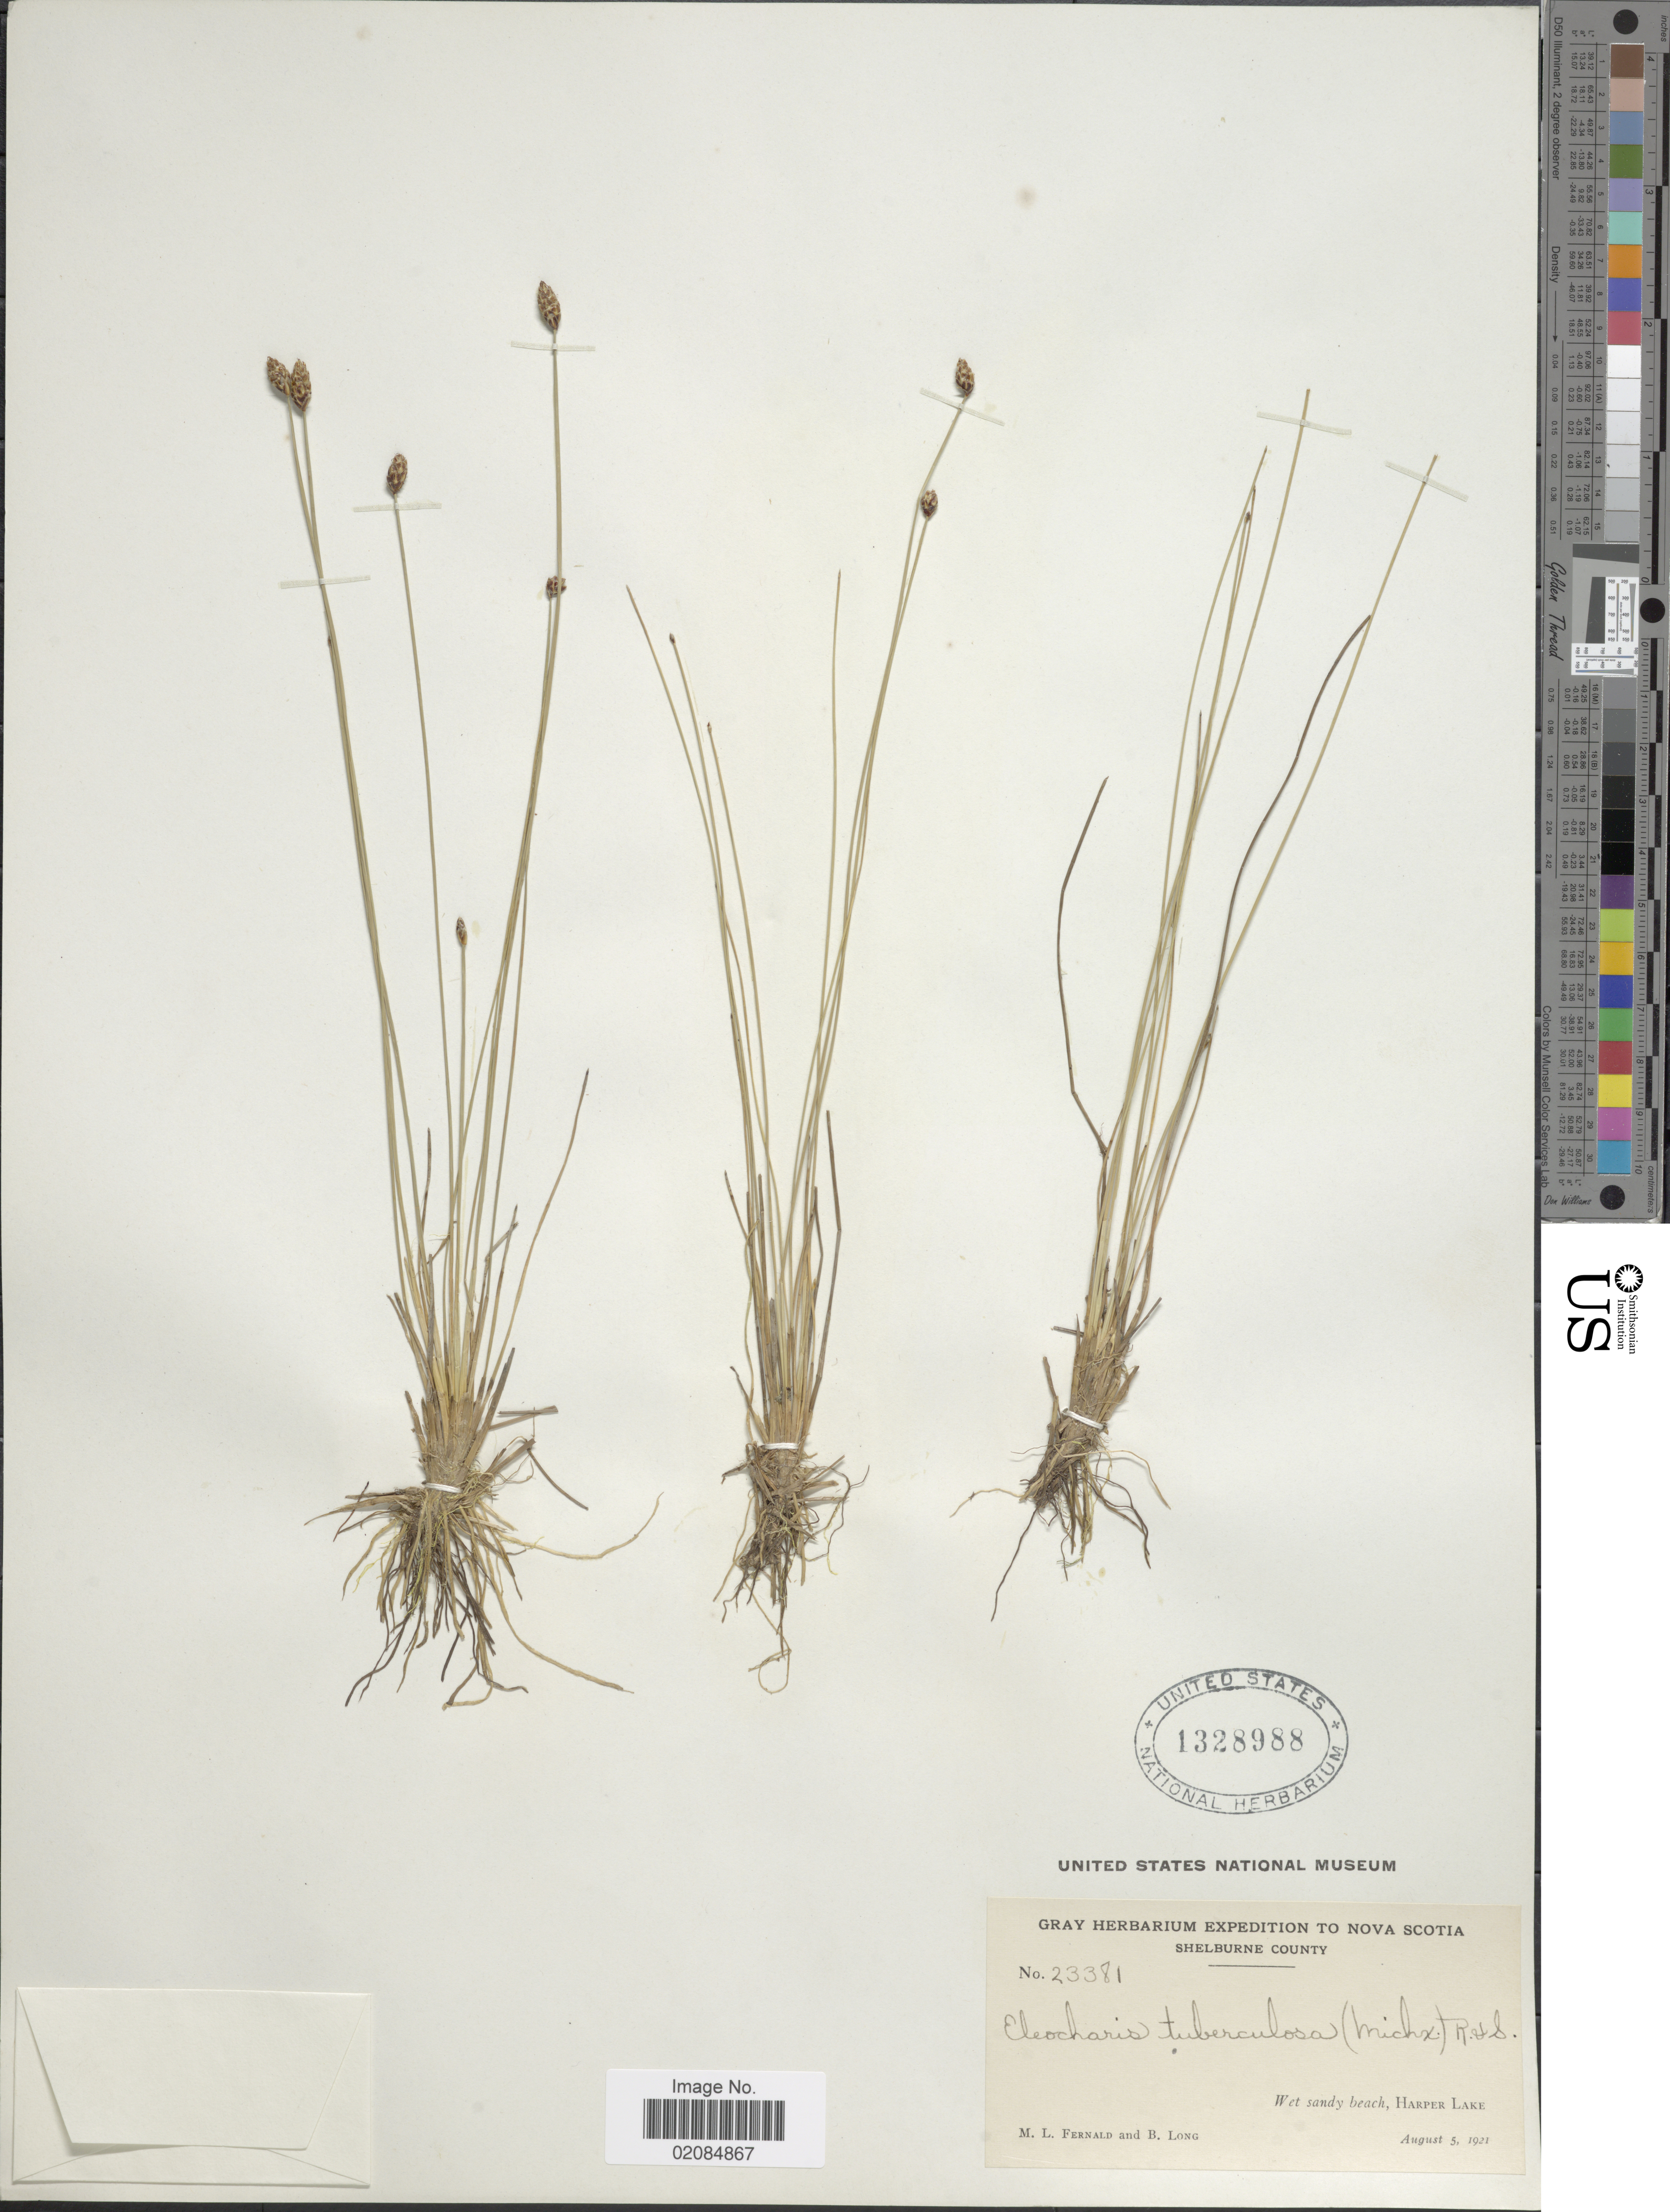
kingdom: Plantae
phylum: Tracheophyta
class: Liliopsida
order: Poales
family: Cyperaceae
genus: Eleocharis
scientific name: Eleocharis tuberculosa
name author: (Michx.) Roem. & Schult.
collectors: M. L. Fernald & B. Long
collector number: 23381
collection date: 1921-08-05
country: Canada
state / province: Nova Scotia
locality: Shelburne County. Wet sandy beach, Harper Lake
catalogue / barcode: US 1328988